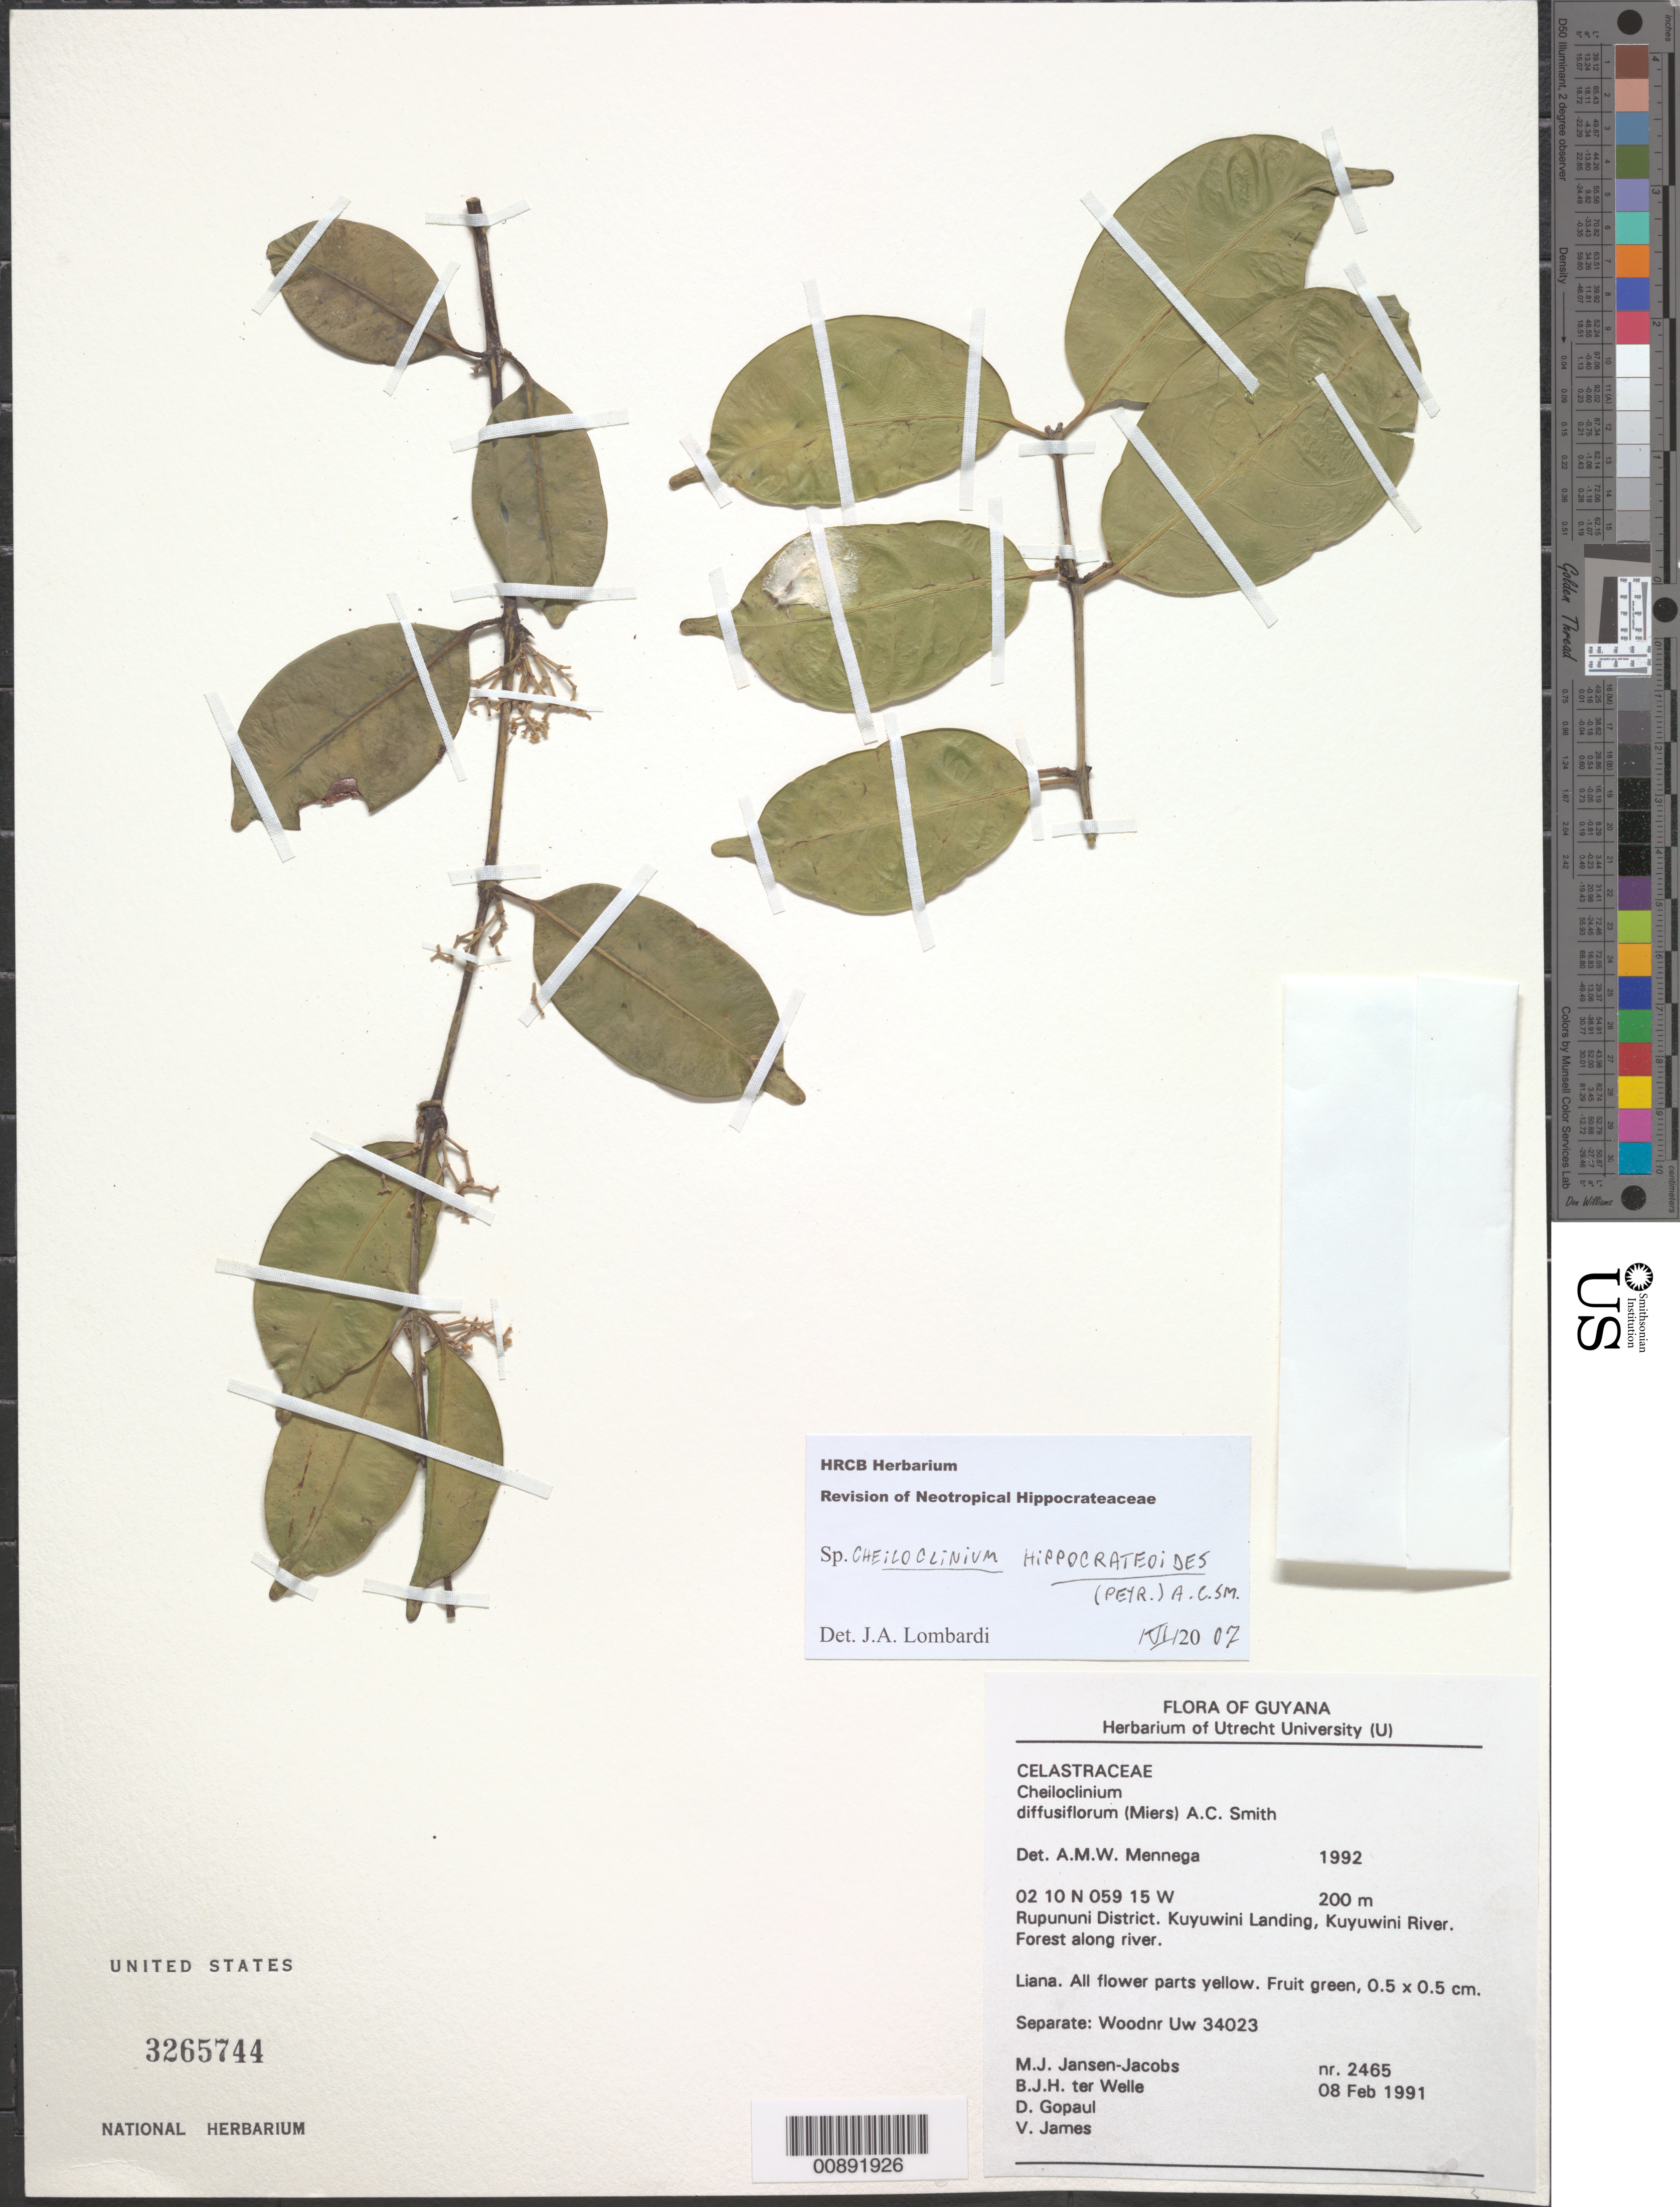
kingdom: Plantae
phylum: Tracheophyta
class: Magnoliopsida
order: Celastrales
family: Celastraceae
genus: Cheiloclinium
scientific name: Cheiloclinium hippocrateoides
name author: (Peyr.) A.C. Sm.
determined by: Lombardi, Julio A.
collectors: M. J. Jansen-Jacobs, B. Welle, D. Gopaul & V. James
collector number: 2465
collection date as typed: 8-Feb-91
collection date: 1991-02-08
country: Guyana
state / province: U. Takutu-U. Essequibo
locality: Kuyuwini Landing, Kuyuwini River, Rupununi District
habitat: Forest along river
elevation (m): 200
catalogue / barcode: US 3265744